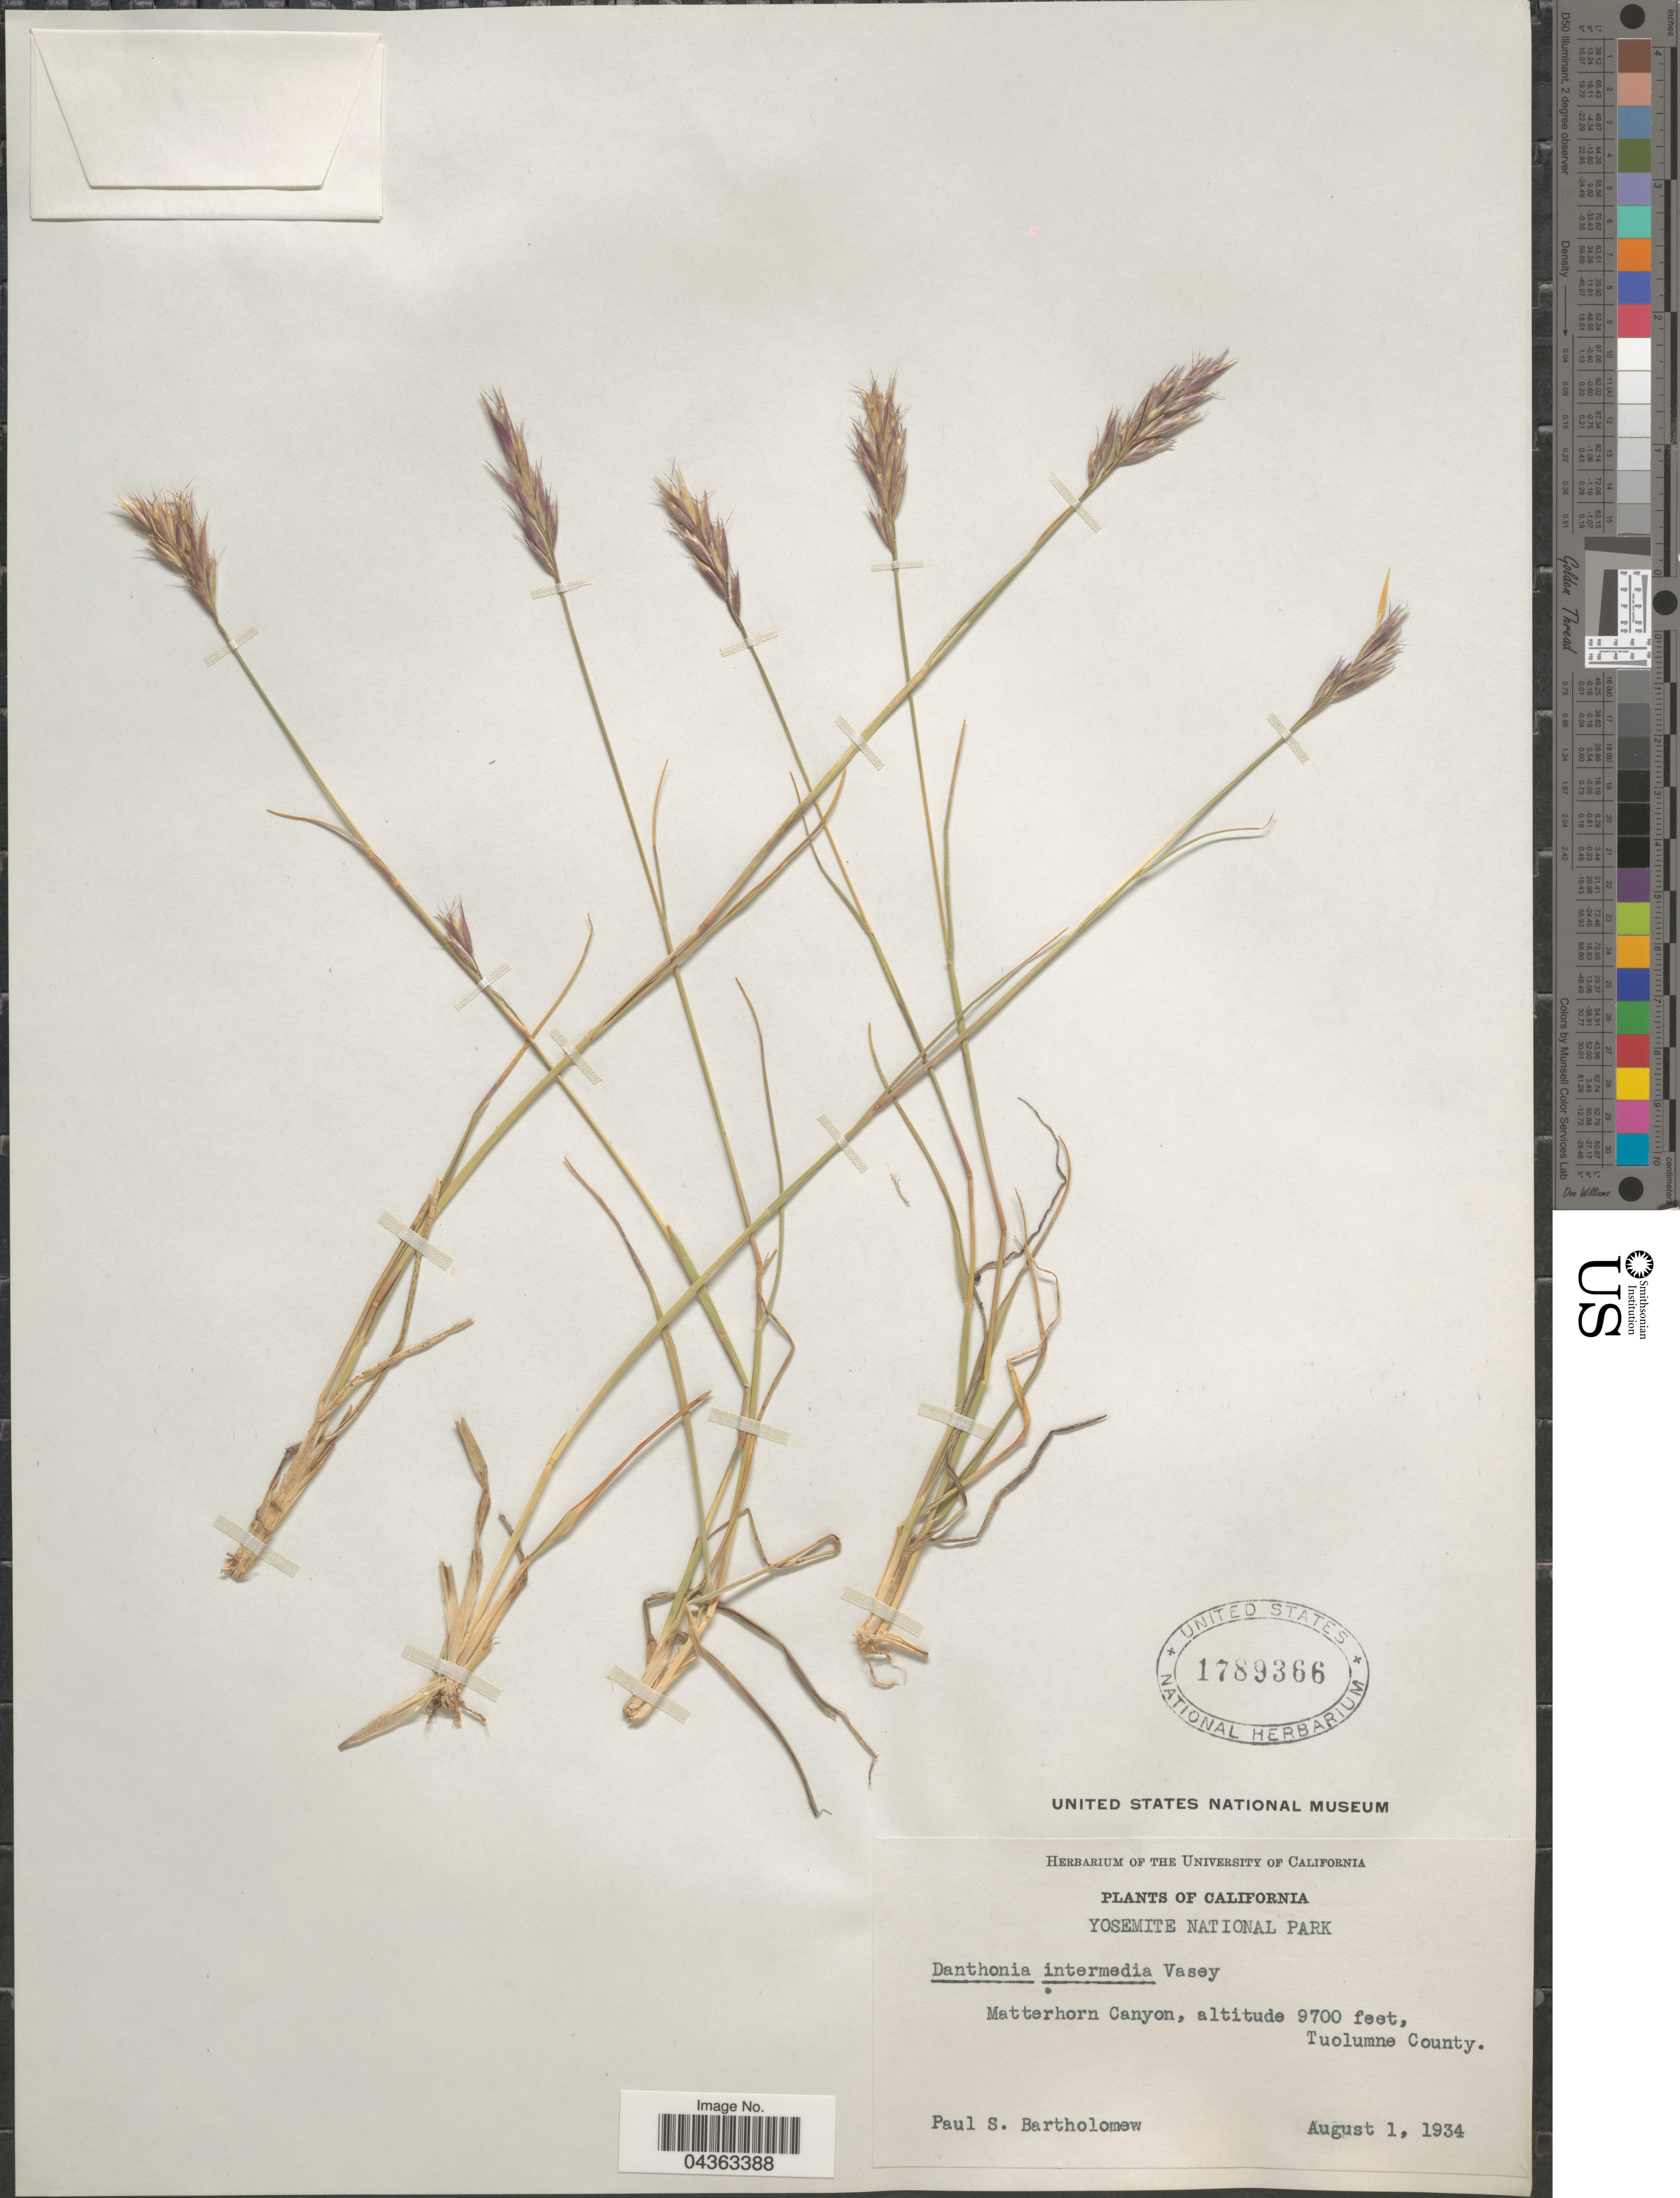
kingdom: Plantae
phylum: Tracheophyta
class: Liliopsida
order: Poales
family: Poaceae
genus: Danthonia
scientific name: Danthonia intermedia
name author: Vasey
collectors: P. Bartholomew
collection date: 1934-08-01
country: United States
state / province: California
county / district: Tuolumne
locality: Yosemite National Park. Matterhorn Canyon, Tuolumne County.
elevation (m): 2957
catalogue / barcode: US 1789366